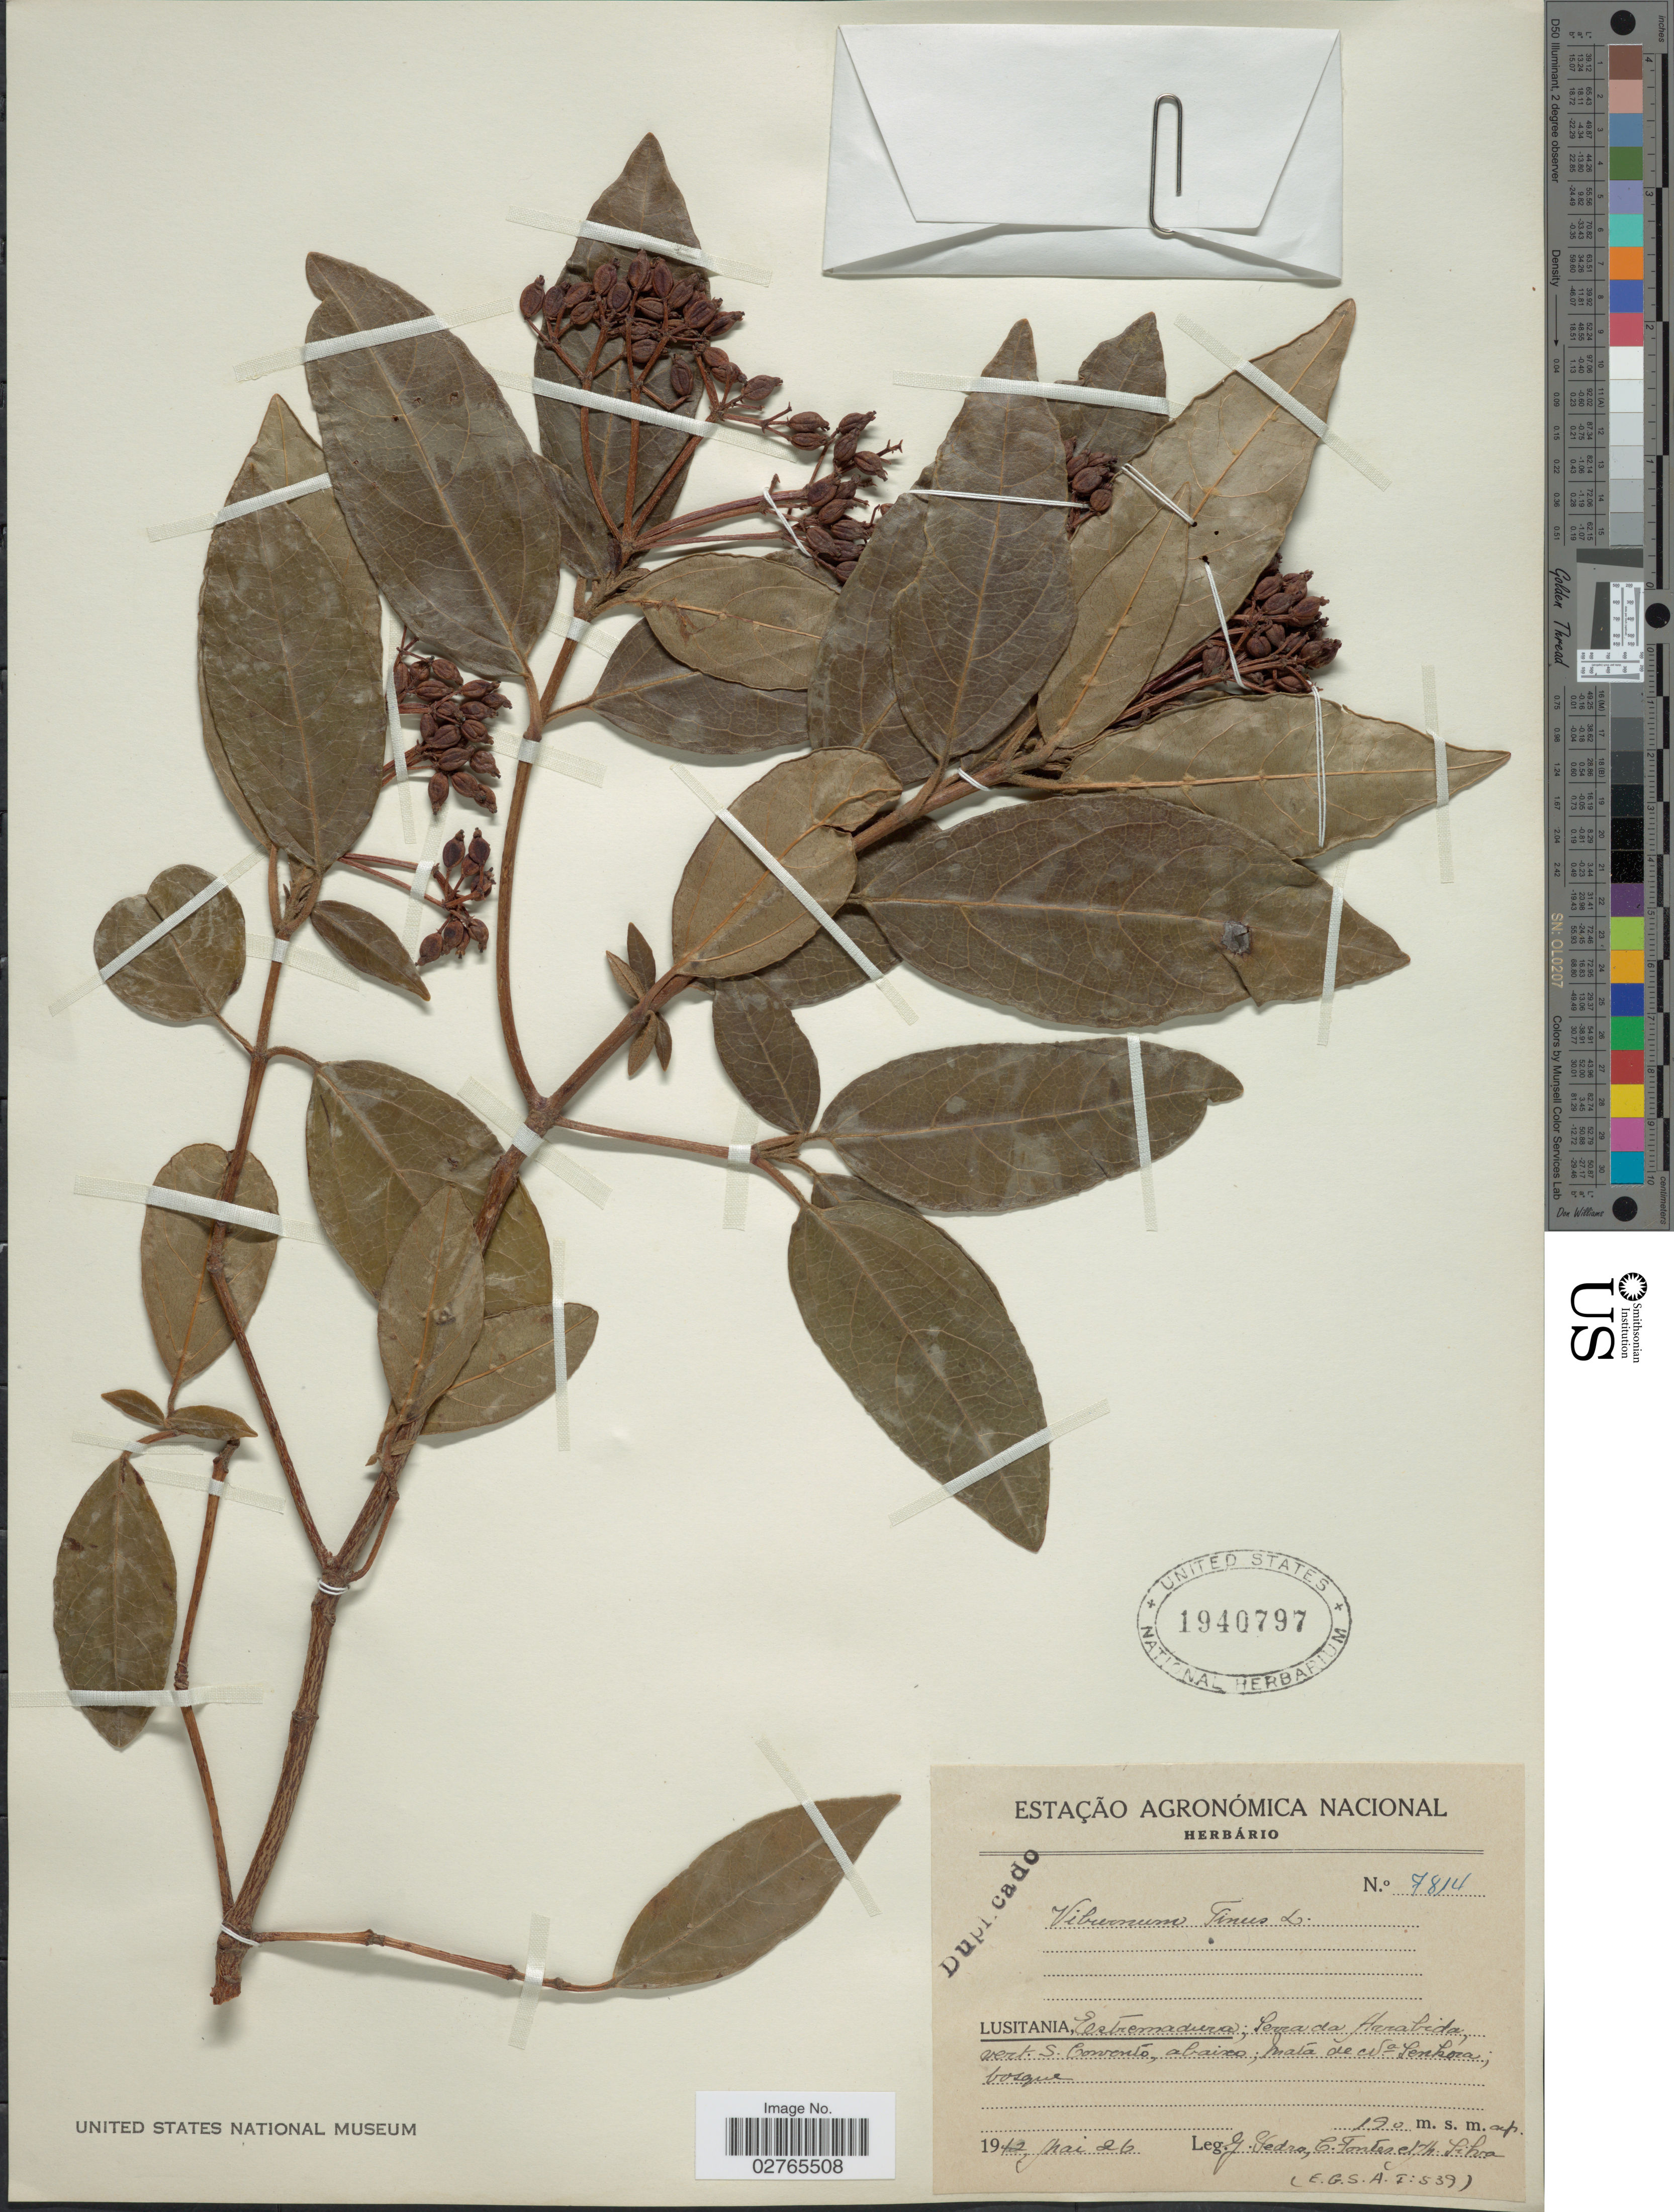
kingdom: Plantae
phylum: Tracheophyta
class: Magnoliopsida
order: Dipsacales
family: Viburnaceae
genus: Viburnum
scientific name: Viburnum tinus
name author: L.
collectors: J. Pedro, C. Fontes & Silva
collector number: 7814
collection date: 1942-05-26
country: Portugal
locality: Lusitania, Estremadura; Perra da Arrabida, vert. S. Convento, abaixo, mata de Sta. Senkora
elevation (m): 190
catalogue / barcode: US 1940797